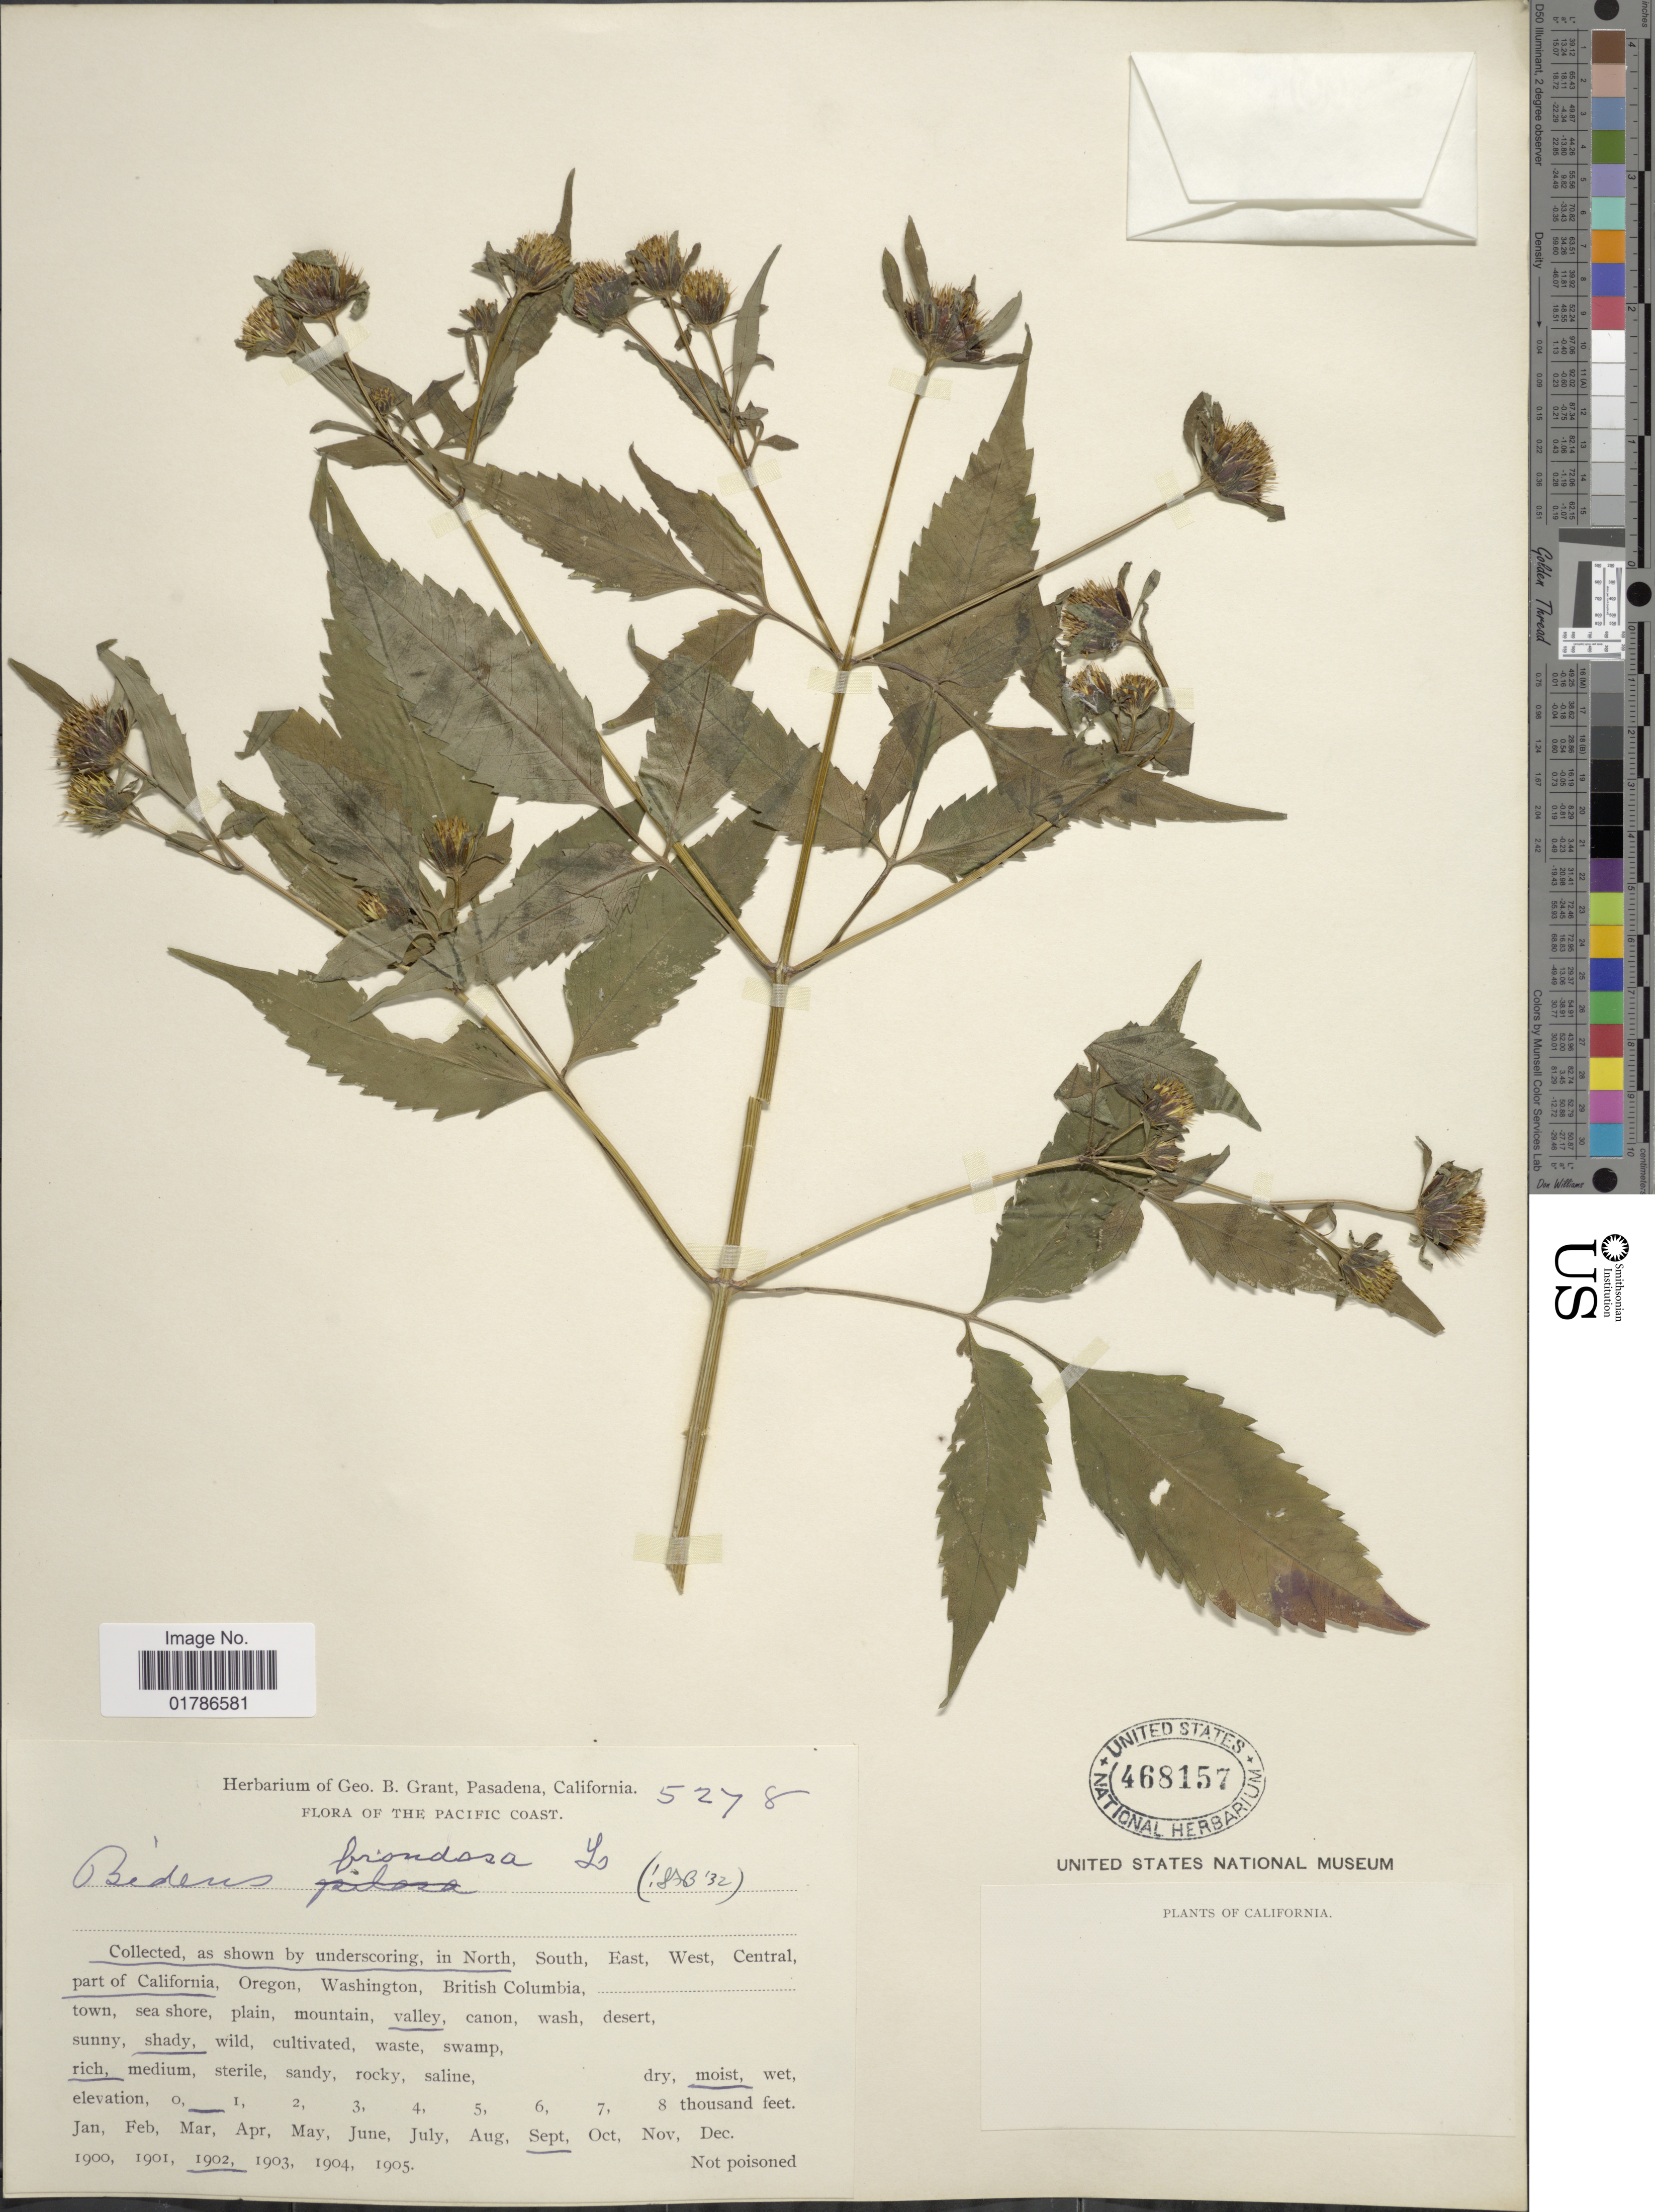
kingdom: Plantae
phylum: Tracheophyta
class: Magnoliopsida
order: Asterales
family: Asteraceae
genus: Bidens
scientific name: Bidens frondosa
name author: L.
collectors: ex herb. G. B. Grant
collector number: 5278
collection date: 1902-09-01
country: United States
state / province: California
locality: Pacific Coast, North, part of California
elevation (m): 0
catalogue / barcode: US 468157